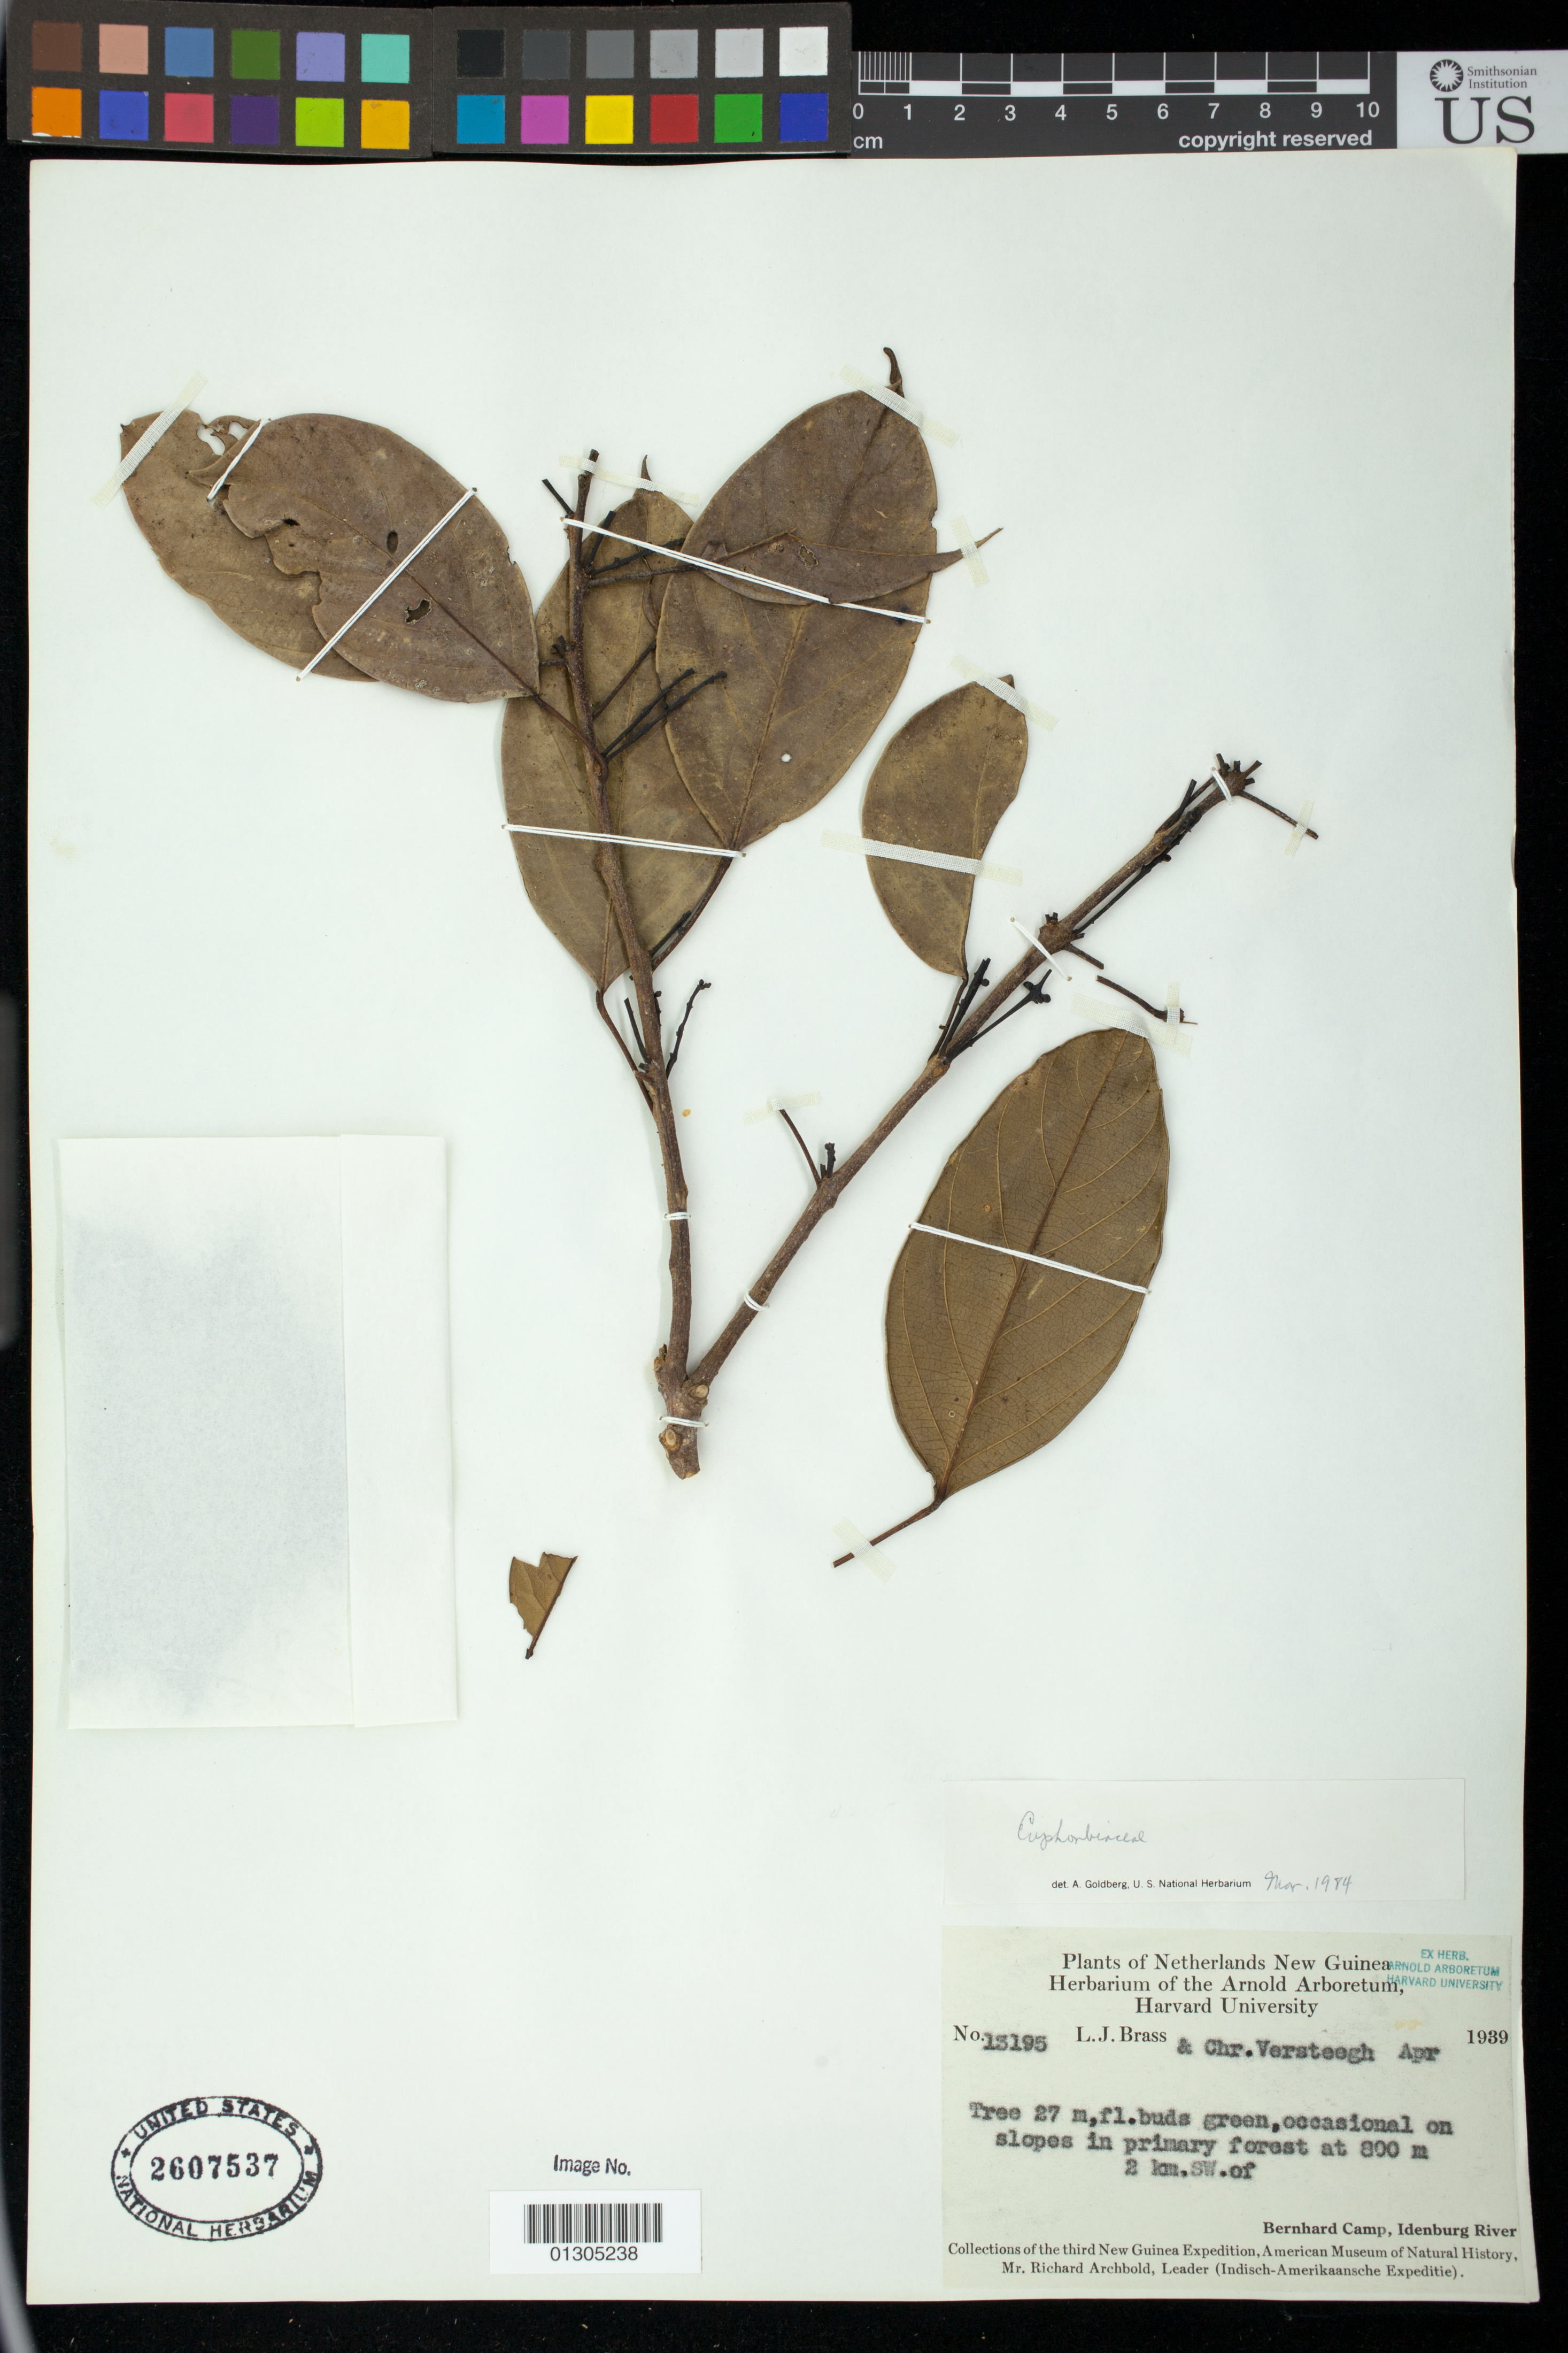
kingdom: Plantae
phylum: Tracheophyta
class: Magnoliopsida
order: Malpighiales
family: Euphorbiaceae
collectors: L. J. Brass & C. Verasteegh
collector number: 13195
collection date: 1939-04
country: Indonesia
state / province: Papua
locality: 2 km.SW of Bernhard Camp, Idenburg River (Sungai Taritatu River)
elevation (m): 800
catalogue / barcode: US 2607537